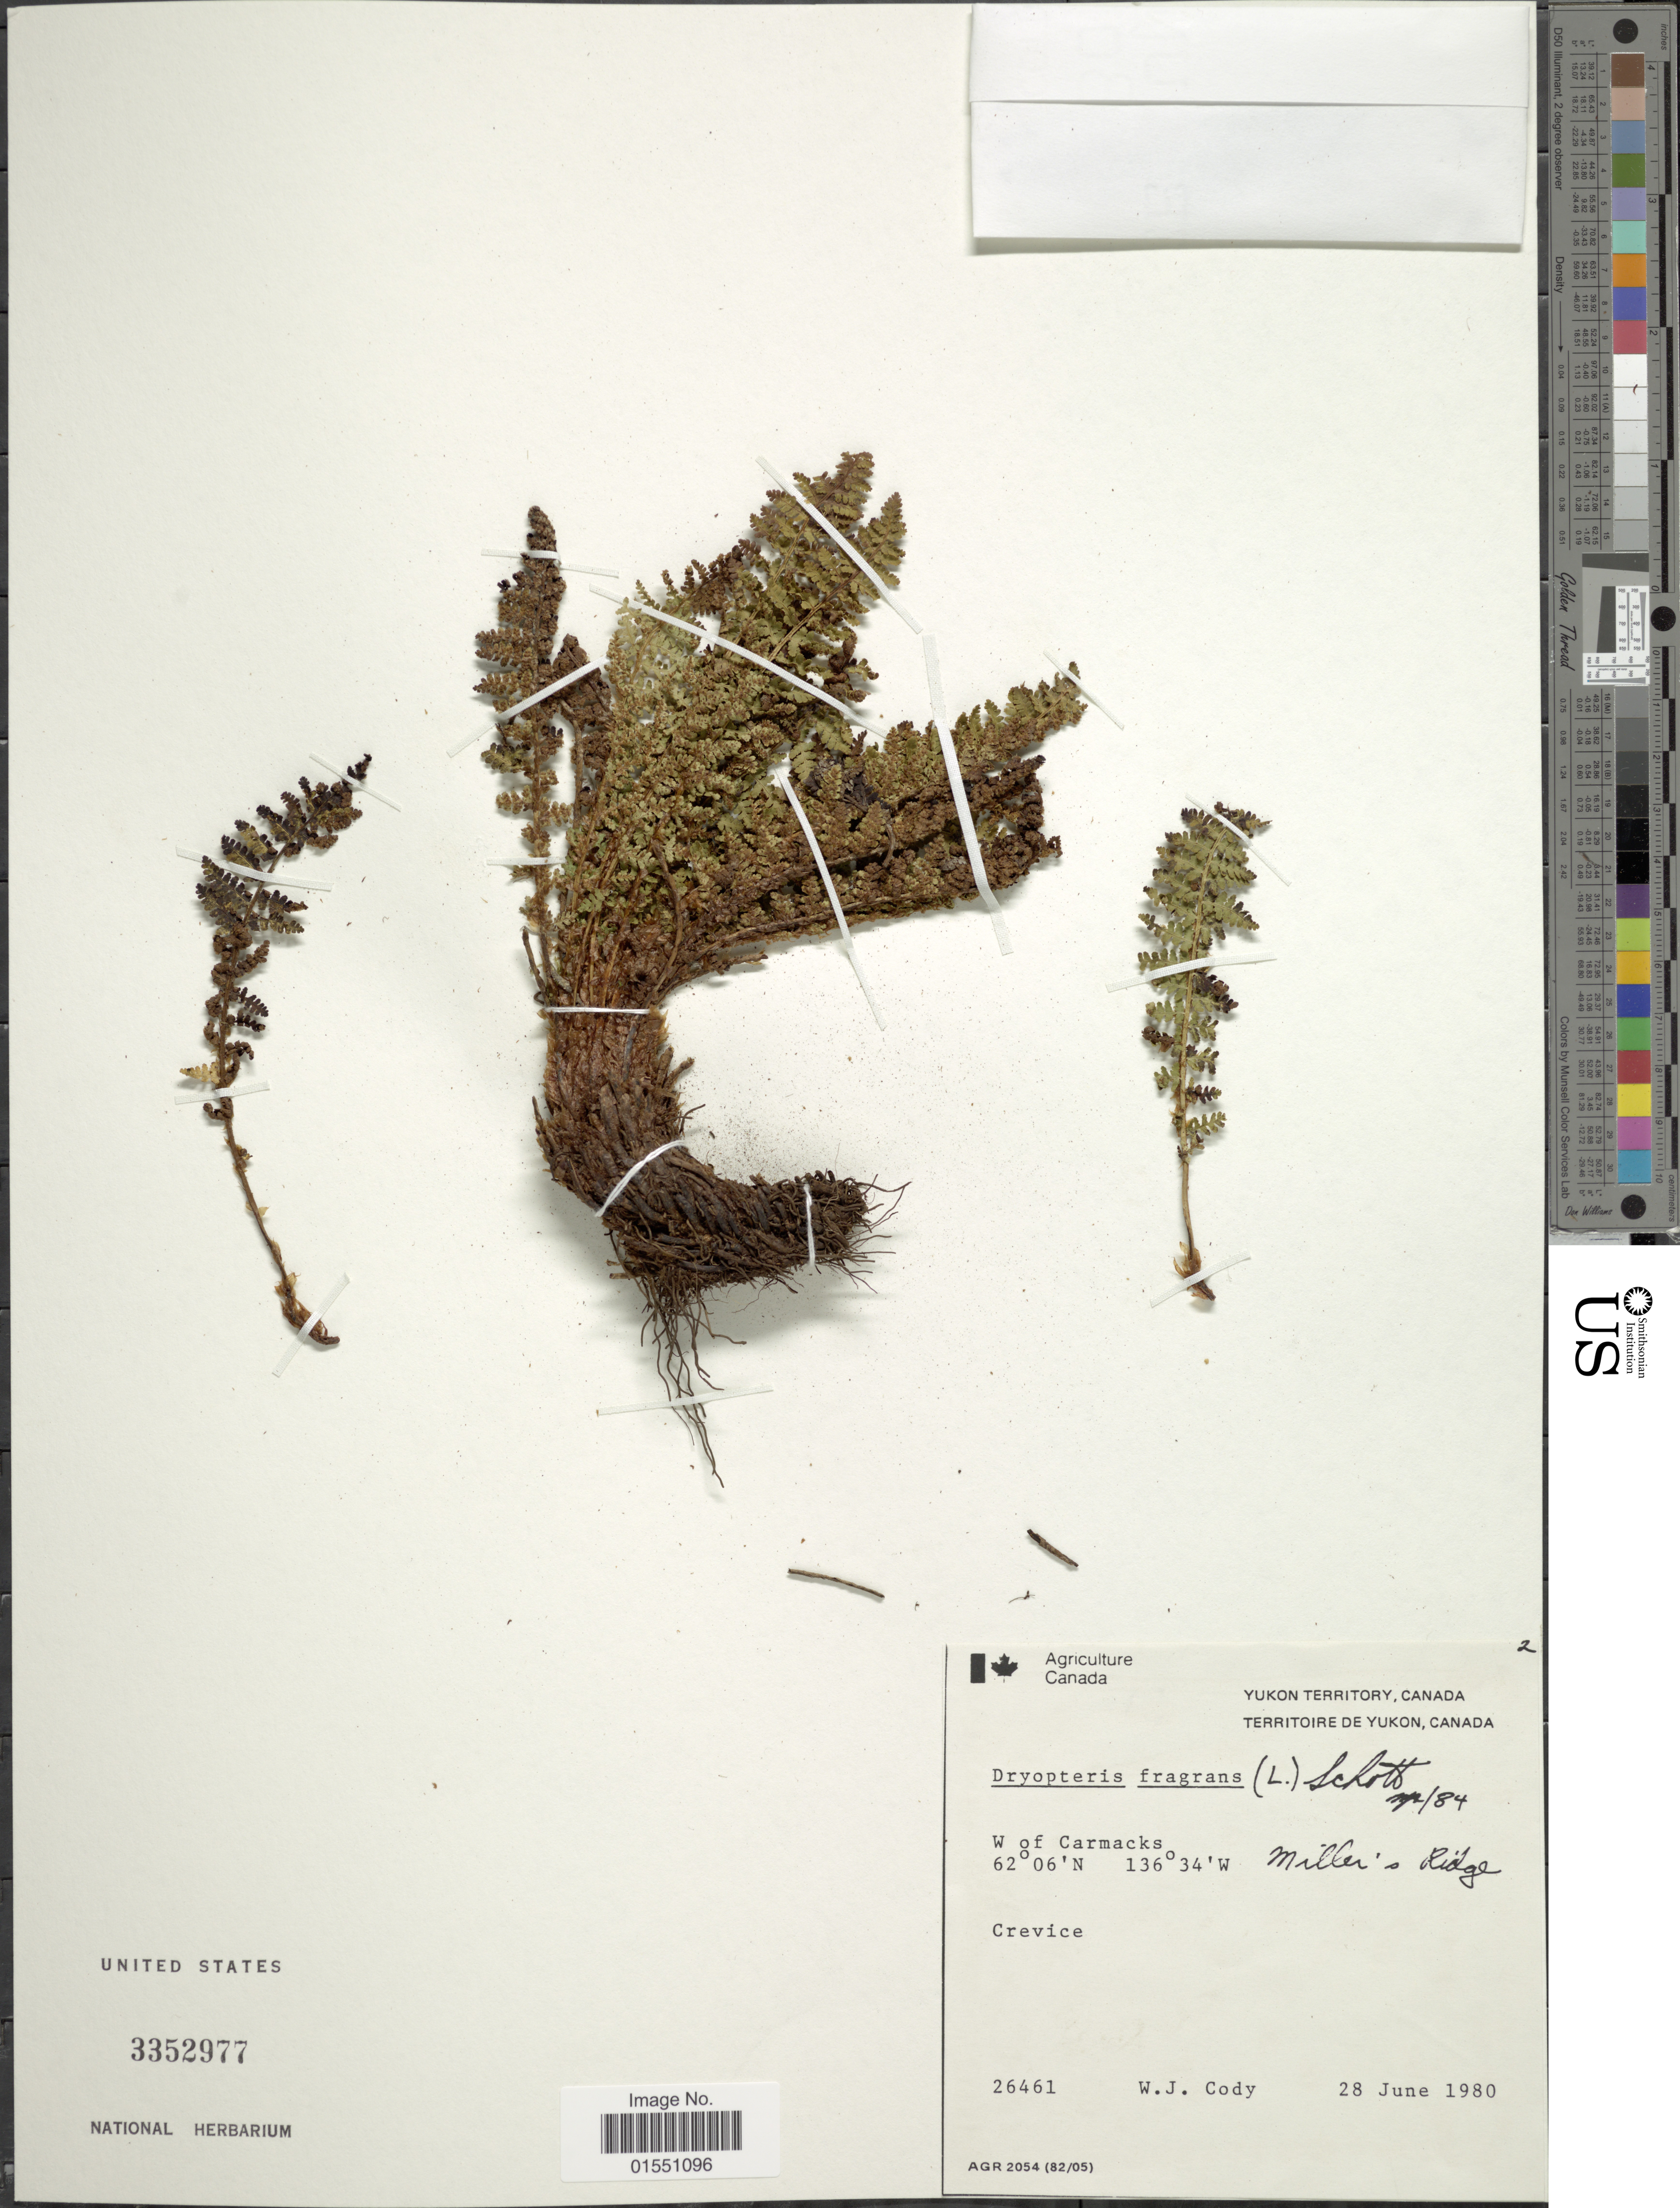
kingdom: Plantae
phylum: Tracheophyta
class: Polypodiopsida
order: Polypodiales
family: Dryopteridaceae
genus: Dryopteris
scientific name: Dryopteris fragrans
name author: (L.) Schott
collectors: W. Cody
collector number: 26461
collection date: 1980-06-28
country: Canada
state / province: Yukon Territory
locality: W of Carmacks. Miller's Ridge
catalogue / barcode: US 3352977